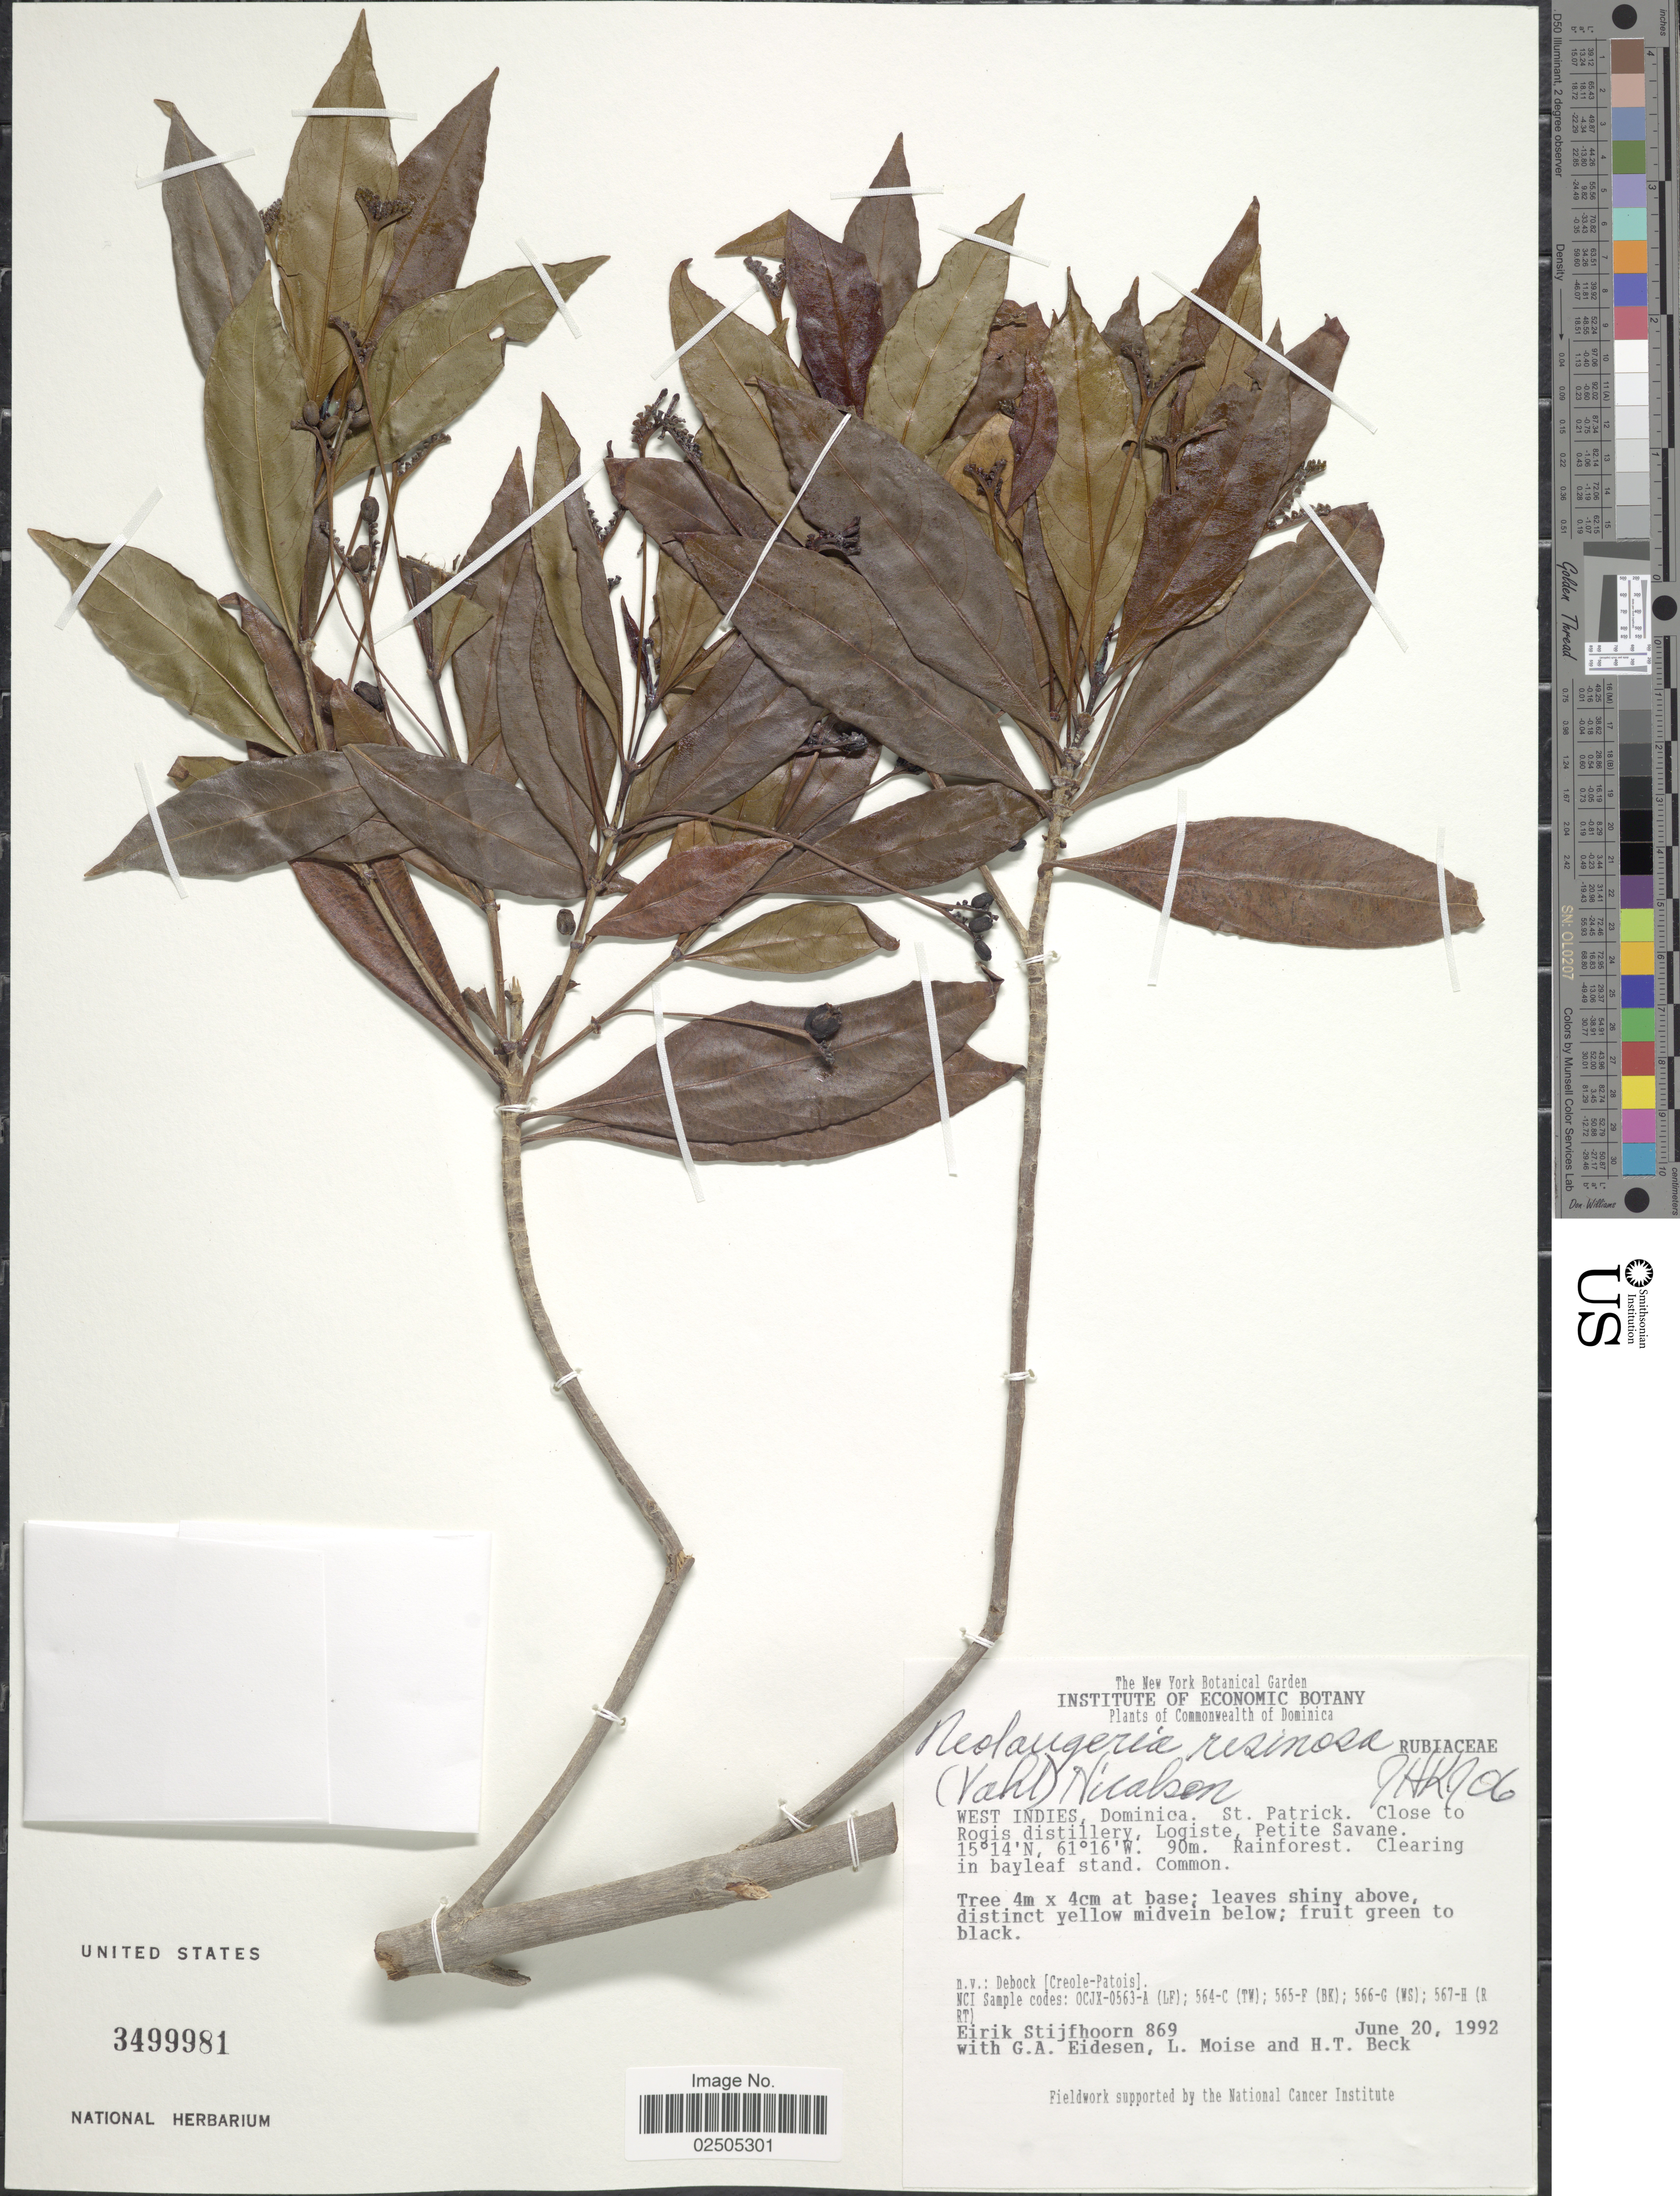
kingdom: Plantae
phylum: Tracheophyta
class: Magnoliopsida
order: Gentianales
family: Rubiaceae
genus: Neolaugeria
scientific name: Neolaugeria resinosa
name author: (Vahl) Nicolson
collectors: E. Stijfhoorn, G. Eidesen, L. Moise & H. T. Beck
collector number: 869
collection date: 1992-06-20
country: Dominica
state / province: St. Patrick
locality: Commonwealth of Dominica, West Indies, Dominca. St. Patrick. Close to Rogis distrillery, Logiste, Petite Savane.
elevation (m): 90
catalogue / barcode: US 3499981